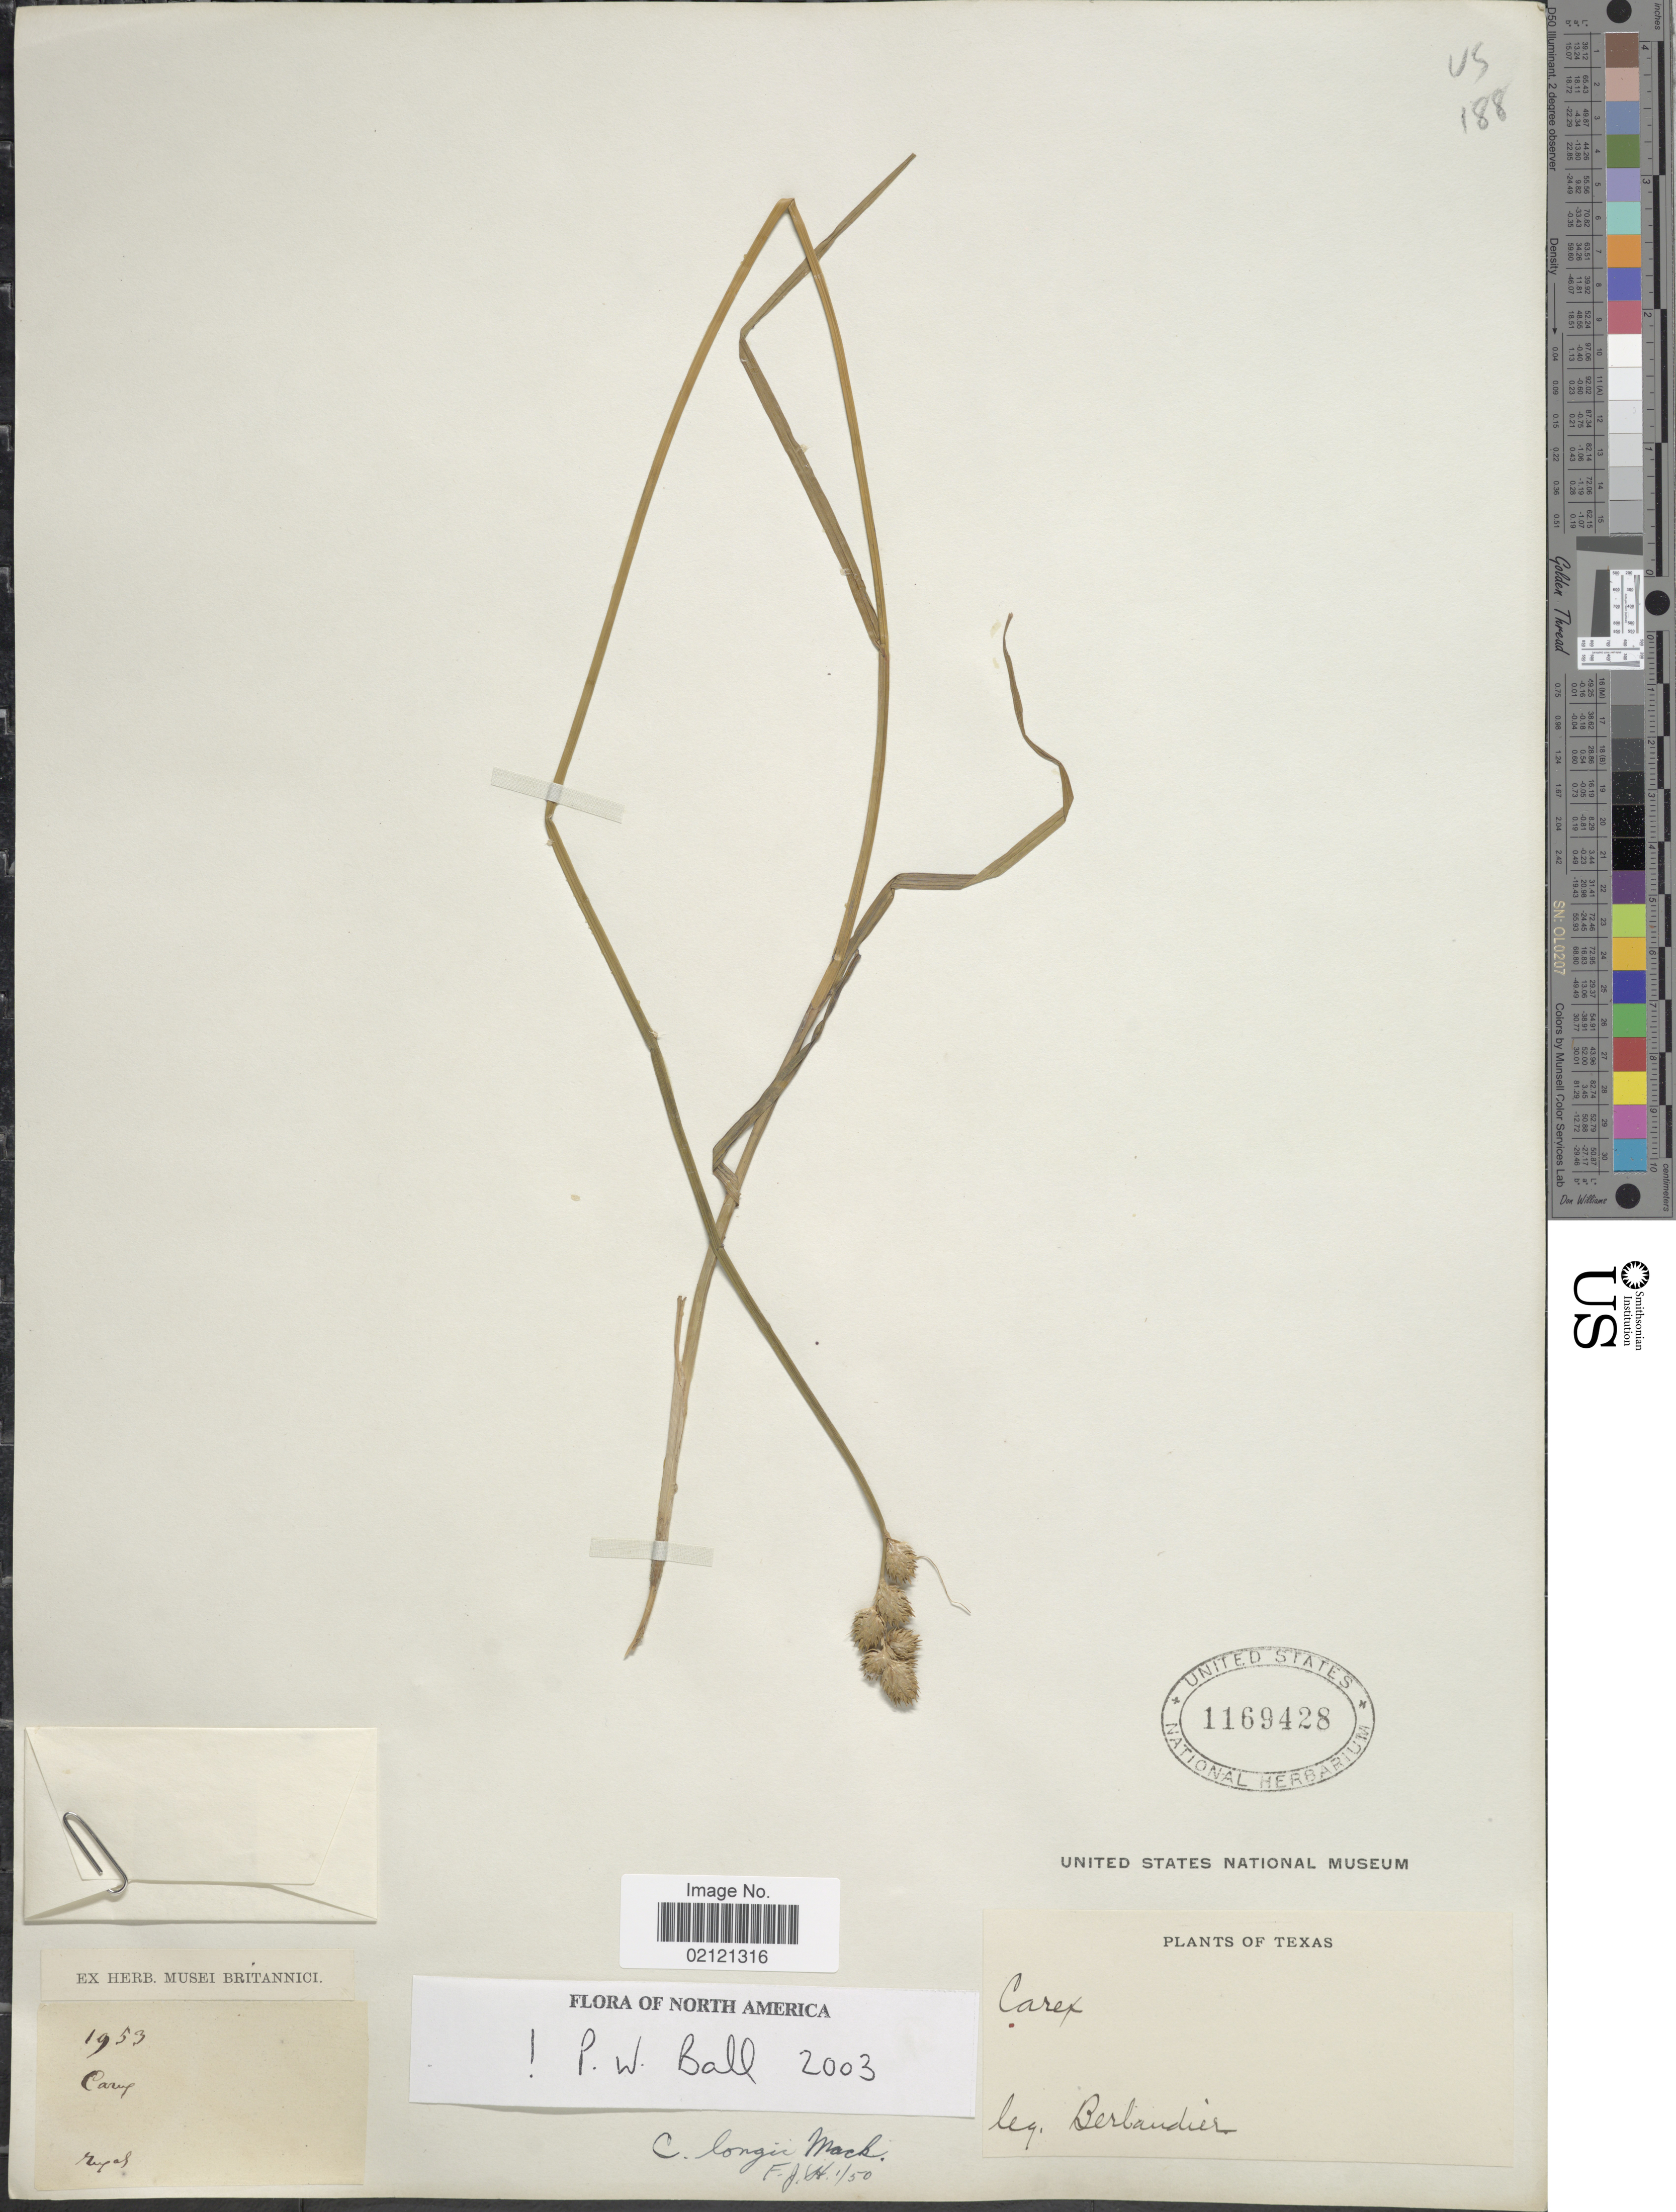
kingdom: Plantae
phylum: Tracheophyta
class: Liliopsida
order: Poales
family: Cyperaceae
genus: Carex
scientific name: Carex longii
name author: Mack.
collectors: J. L. Berlandier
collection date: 1953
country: United States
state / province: Texas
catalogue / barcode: US 1169428